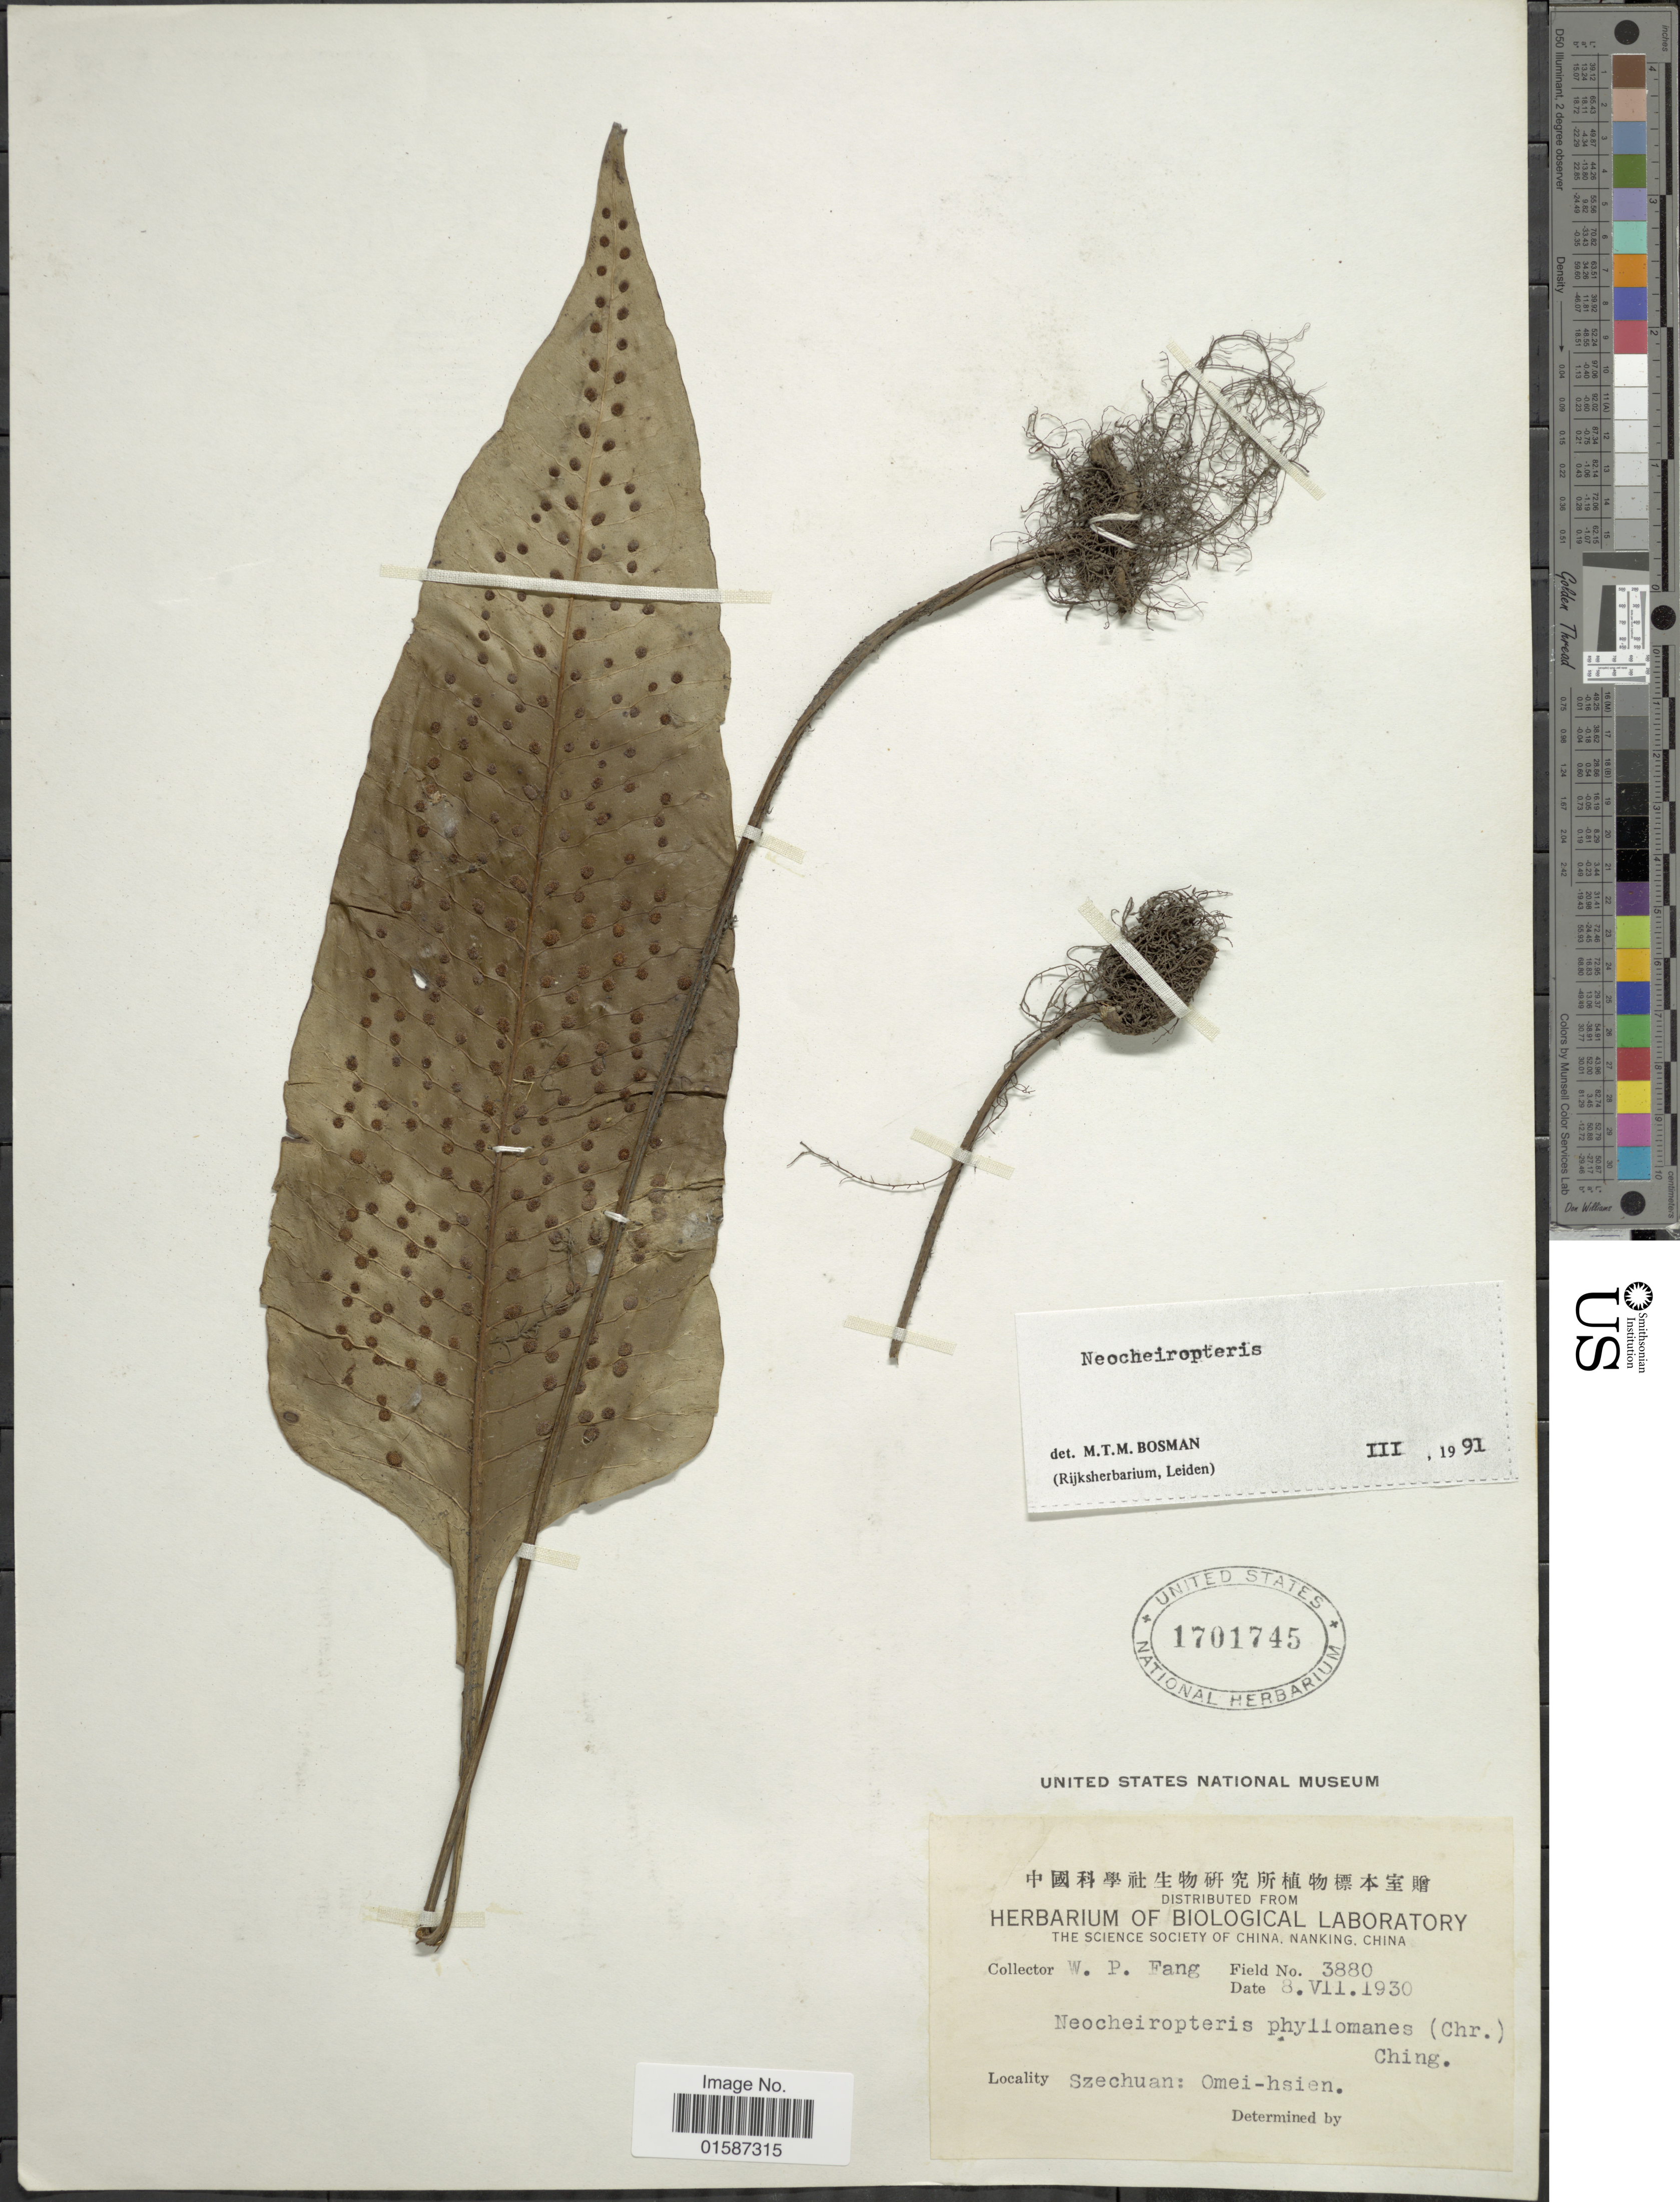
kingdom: Plantae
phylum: Tracheophyta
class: Polypodiopsida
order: Polypodiales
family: Polypodiaceae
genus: Neolepisorus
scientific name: Neolepisorus ovatus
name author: (Bedd.) Ching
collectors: W. P. Fang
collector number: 3880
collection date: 1930-07-08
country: China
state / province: Sichuan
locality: Szechuan: Omei-hsien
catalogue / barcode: US 1701745